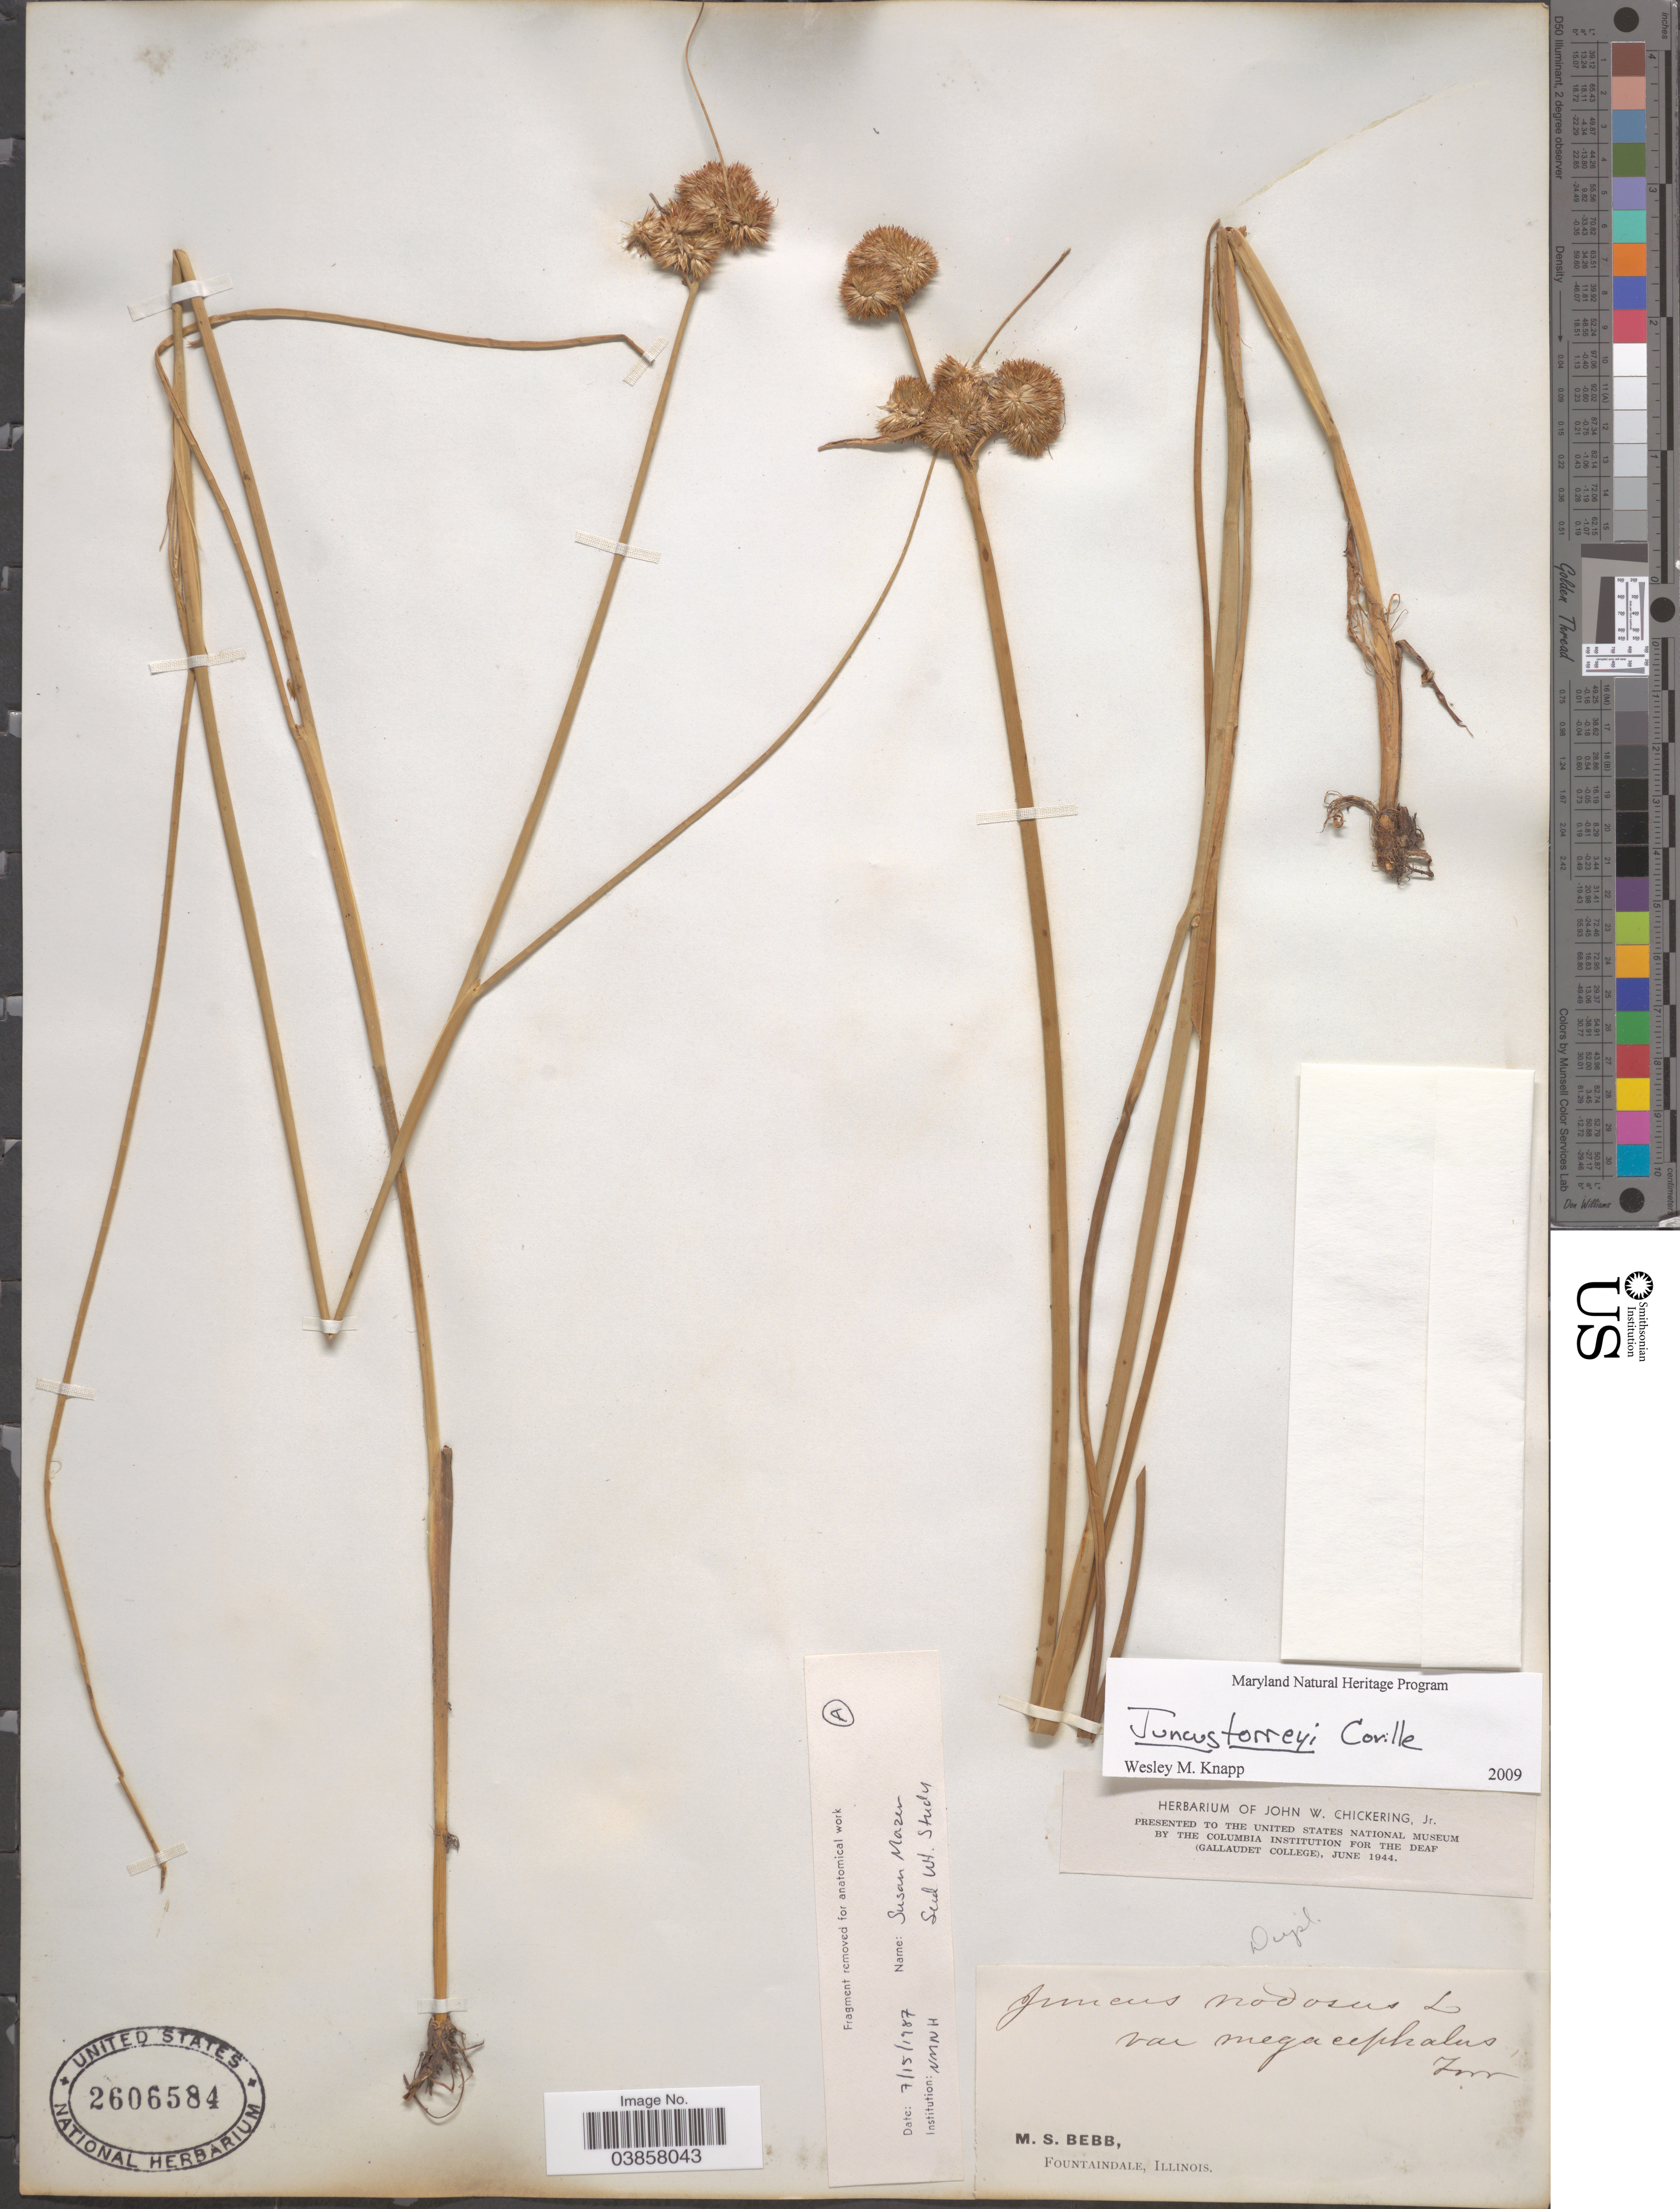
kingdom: Plantae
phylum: Tracheophyta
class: Liliopsida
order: Poales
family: Juncaceae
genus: Juncus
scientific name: Juncus torreyi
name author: Coville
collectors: M. Bebb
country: United States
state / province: Illinois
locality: Fountaindale.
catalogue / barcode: US 2606584